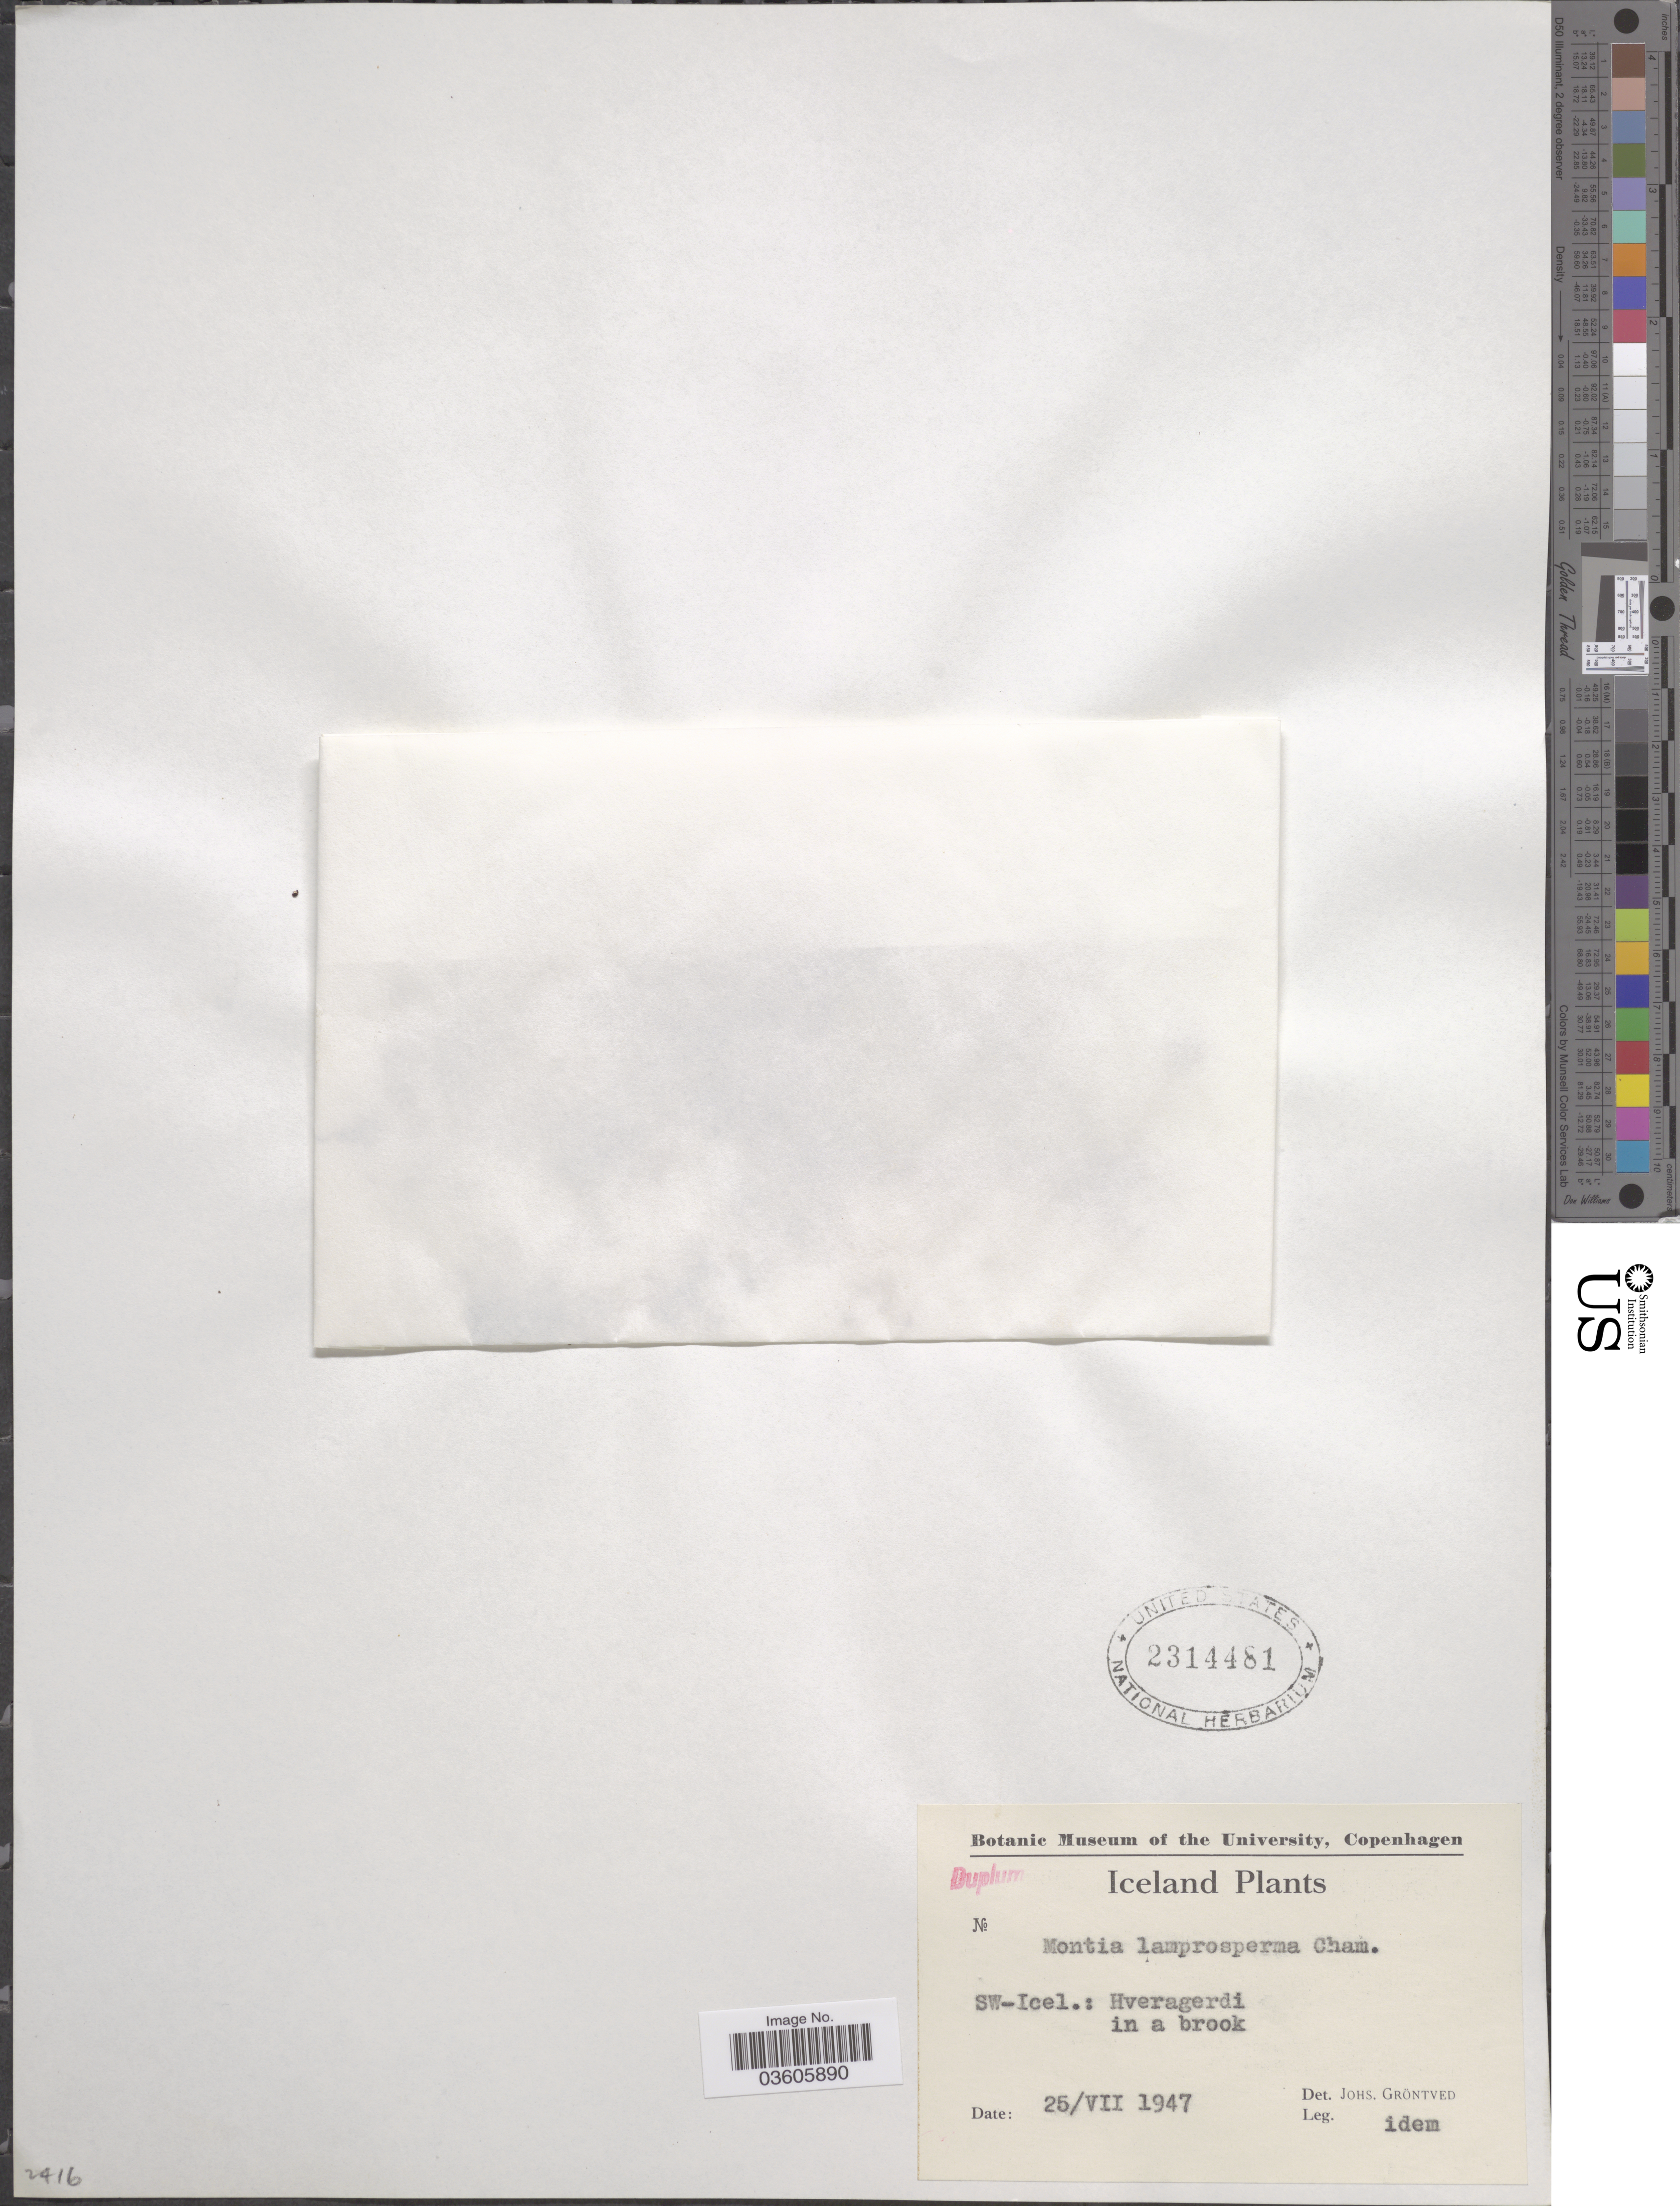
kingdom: Plantae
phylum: Tracheophyta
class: Magnoliopsida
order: Caryophyllales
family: Montiaceae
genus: Montia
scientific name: Montia lamprosperma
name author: Cham.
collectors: J. Gröntved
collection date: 1947-07-25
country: Iceland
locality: SW-Icel.: Hveragerdi in a brook.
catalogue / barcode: US 2314481